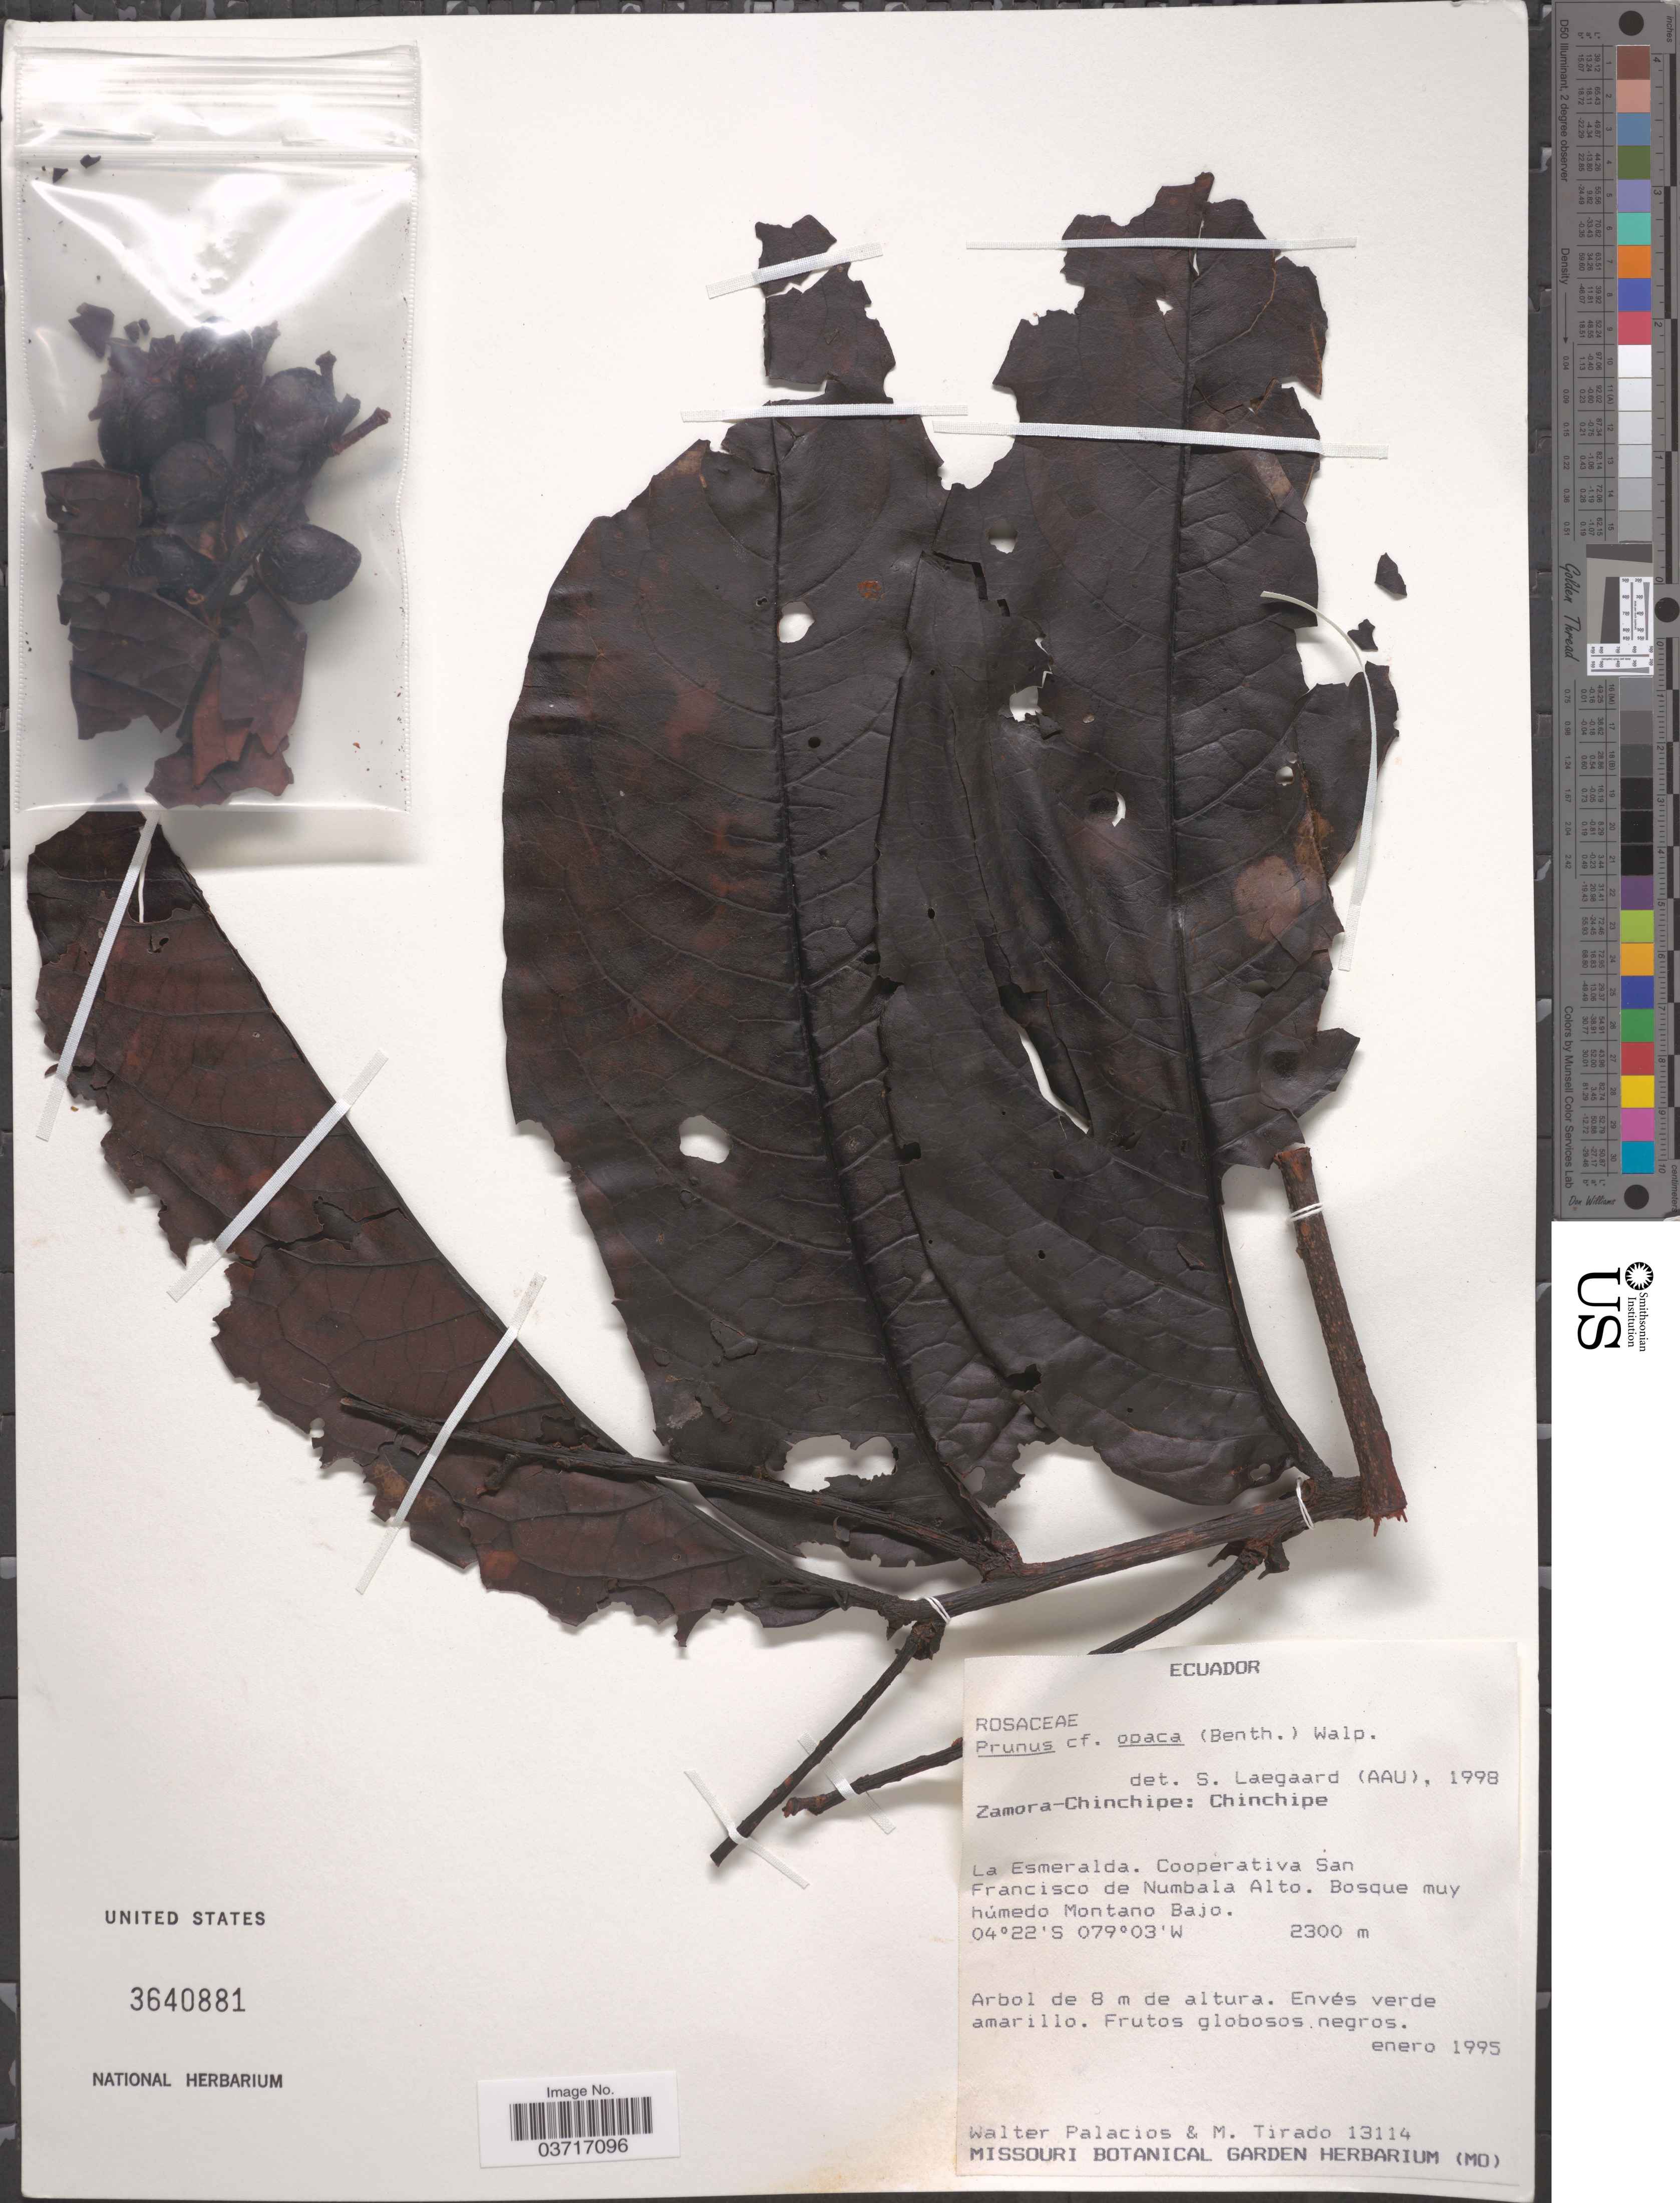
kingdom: Plantae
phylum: Tracheophyta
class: Magnoliopsida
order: Rosales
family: Rosaceae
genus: Prunus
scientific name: Prunus opaca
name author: (Benth.) Walp.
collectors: W. Palacios & M. Tirado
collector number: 13114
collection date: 1995-01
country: Ecuador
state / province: Zamora-Chinchipe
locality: Chinchipe. La Esmeralda. Cooperativa San Francisco de Numbala Alto. Bosque muy húmedo Montano Bajo.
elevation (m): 2300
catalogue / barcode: US 3640881